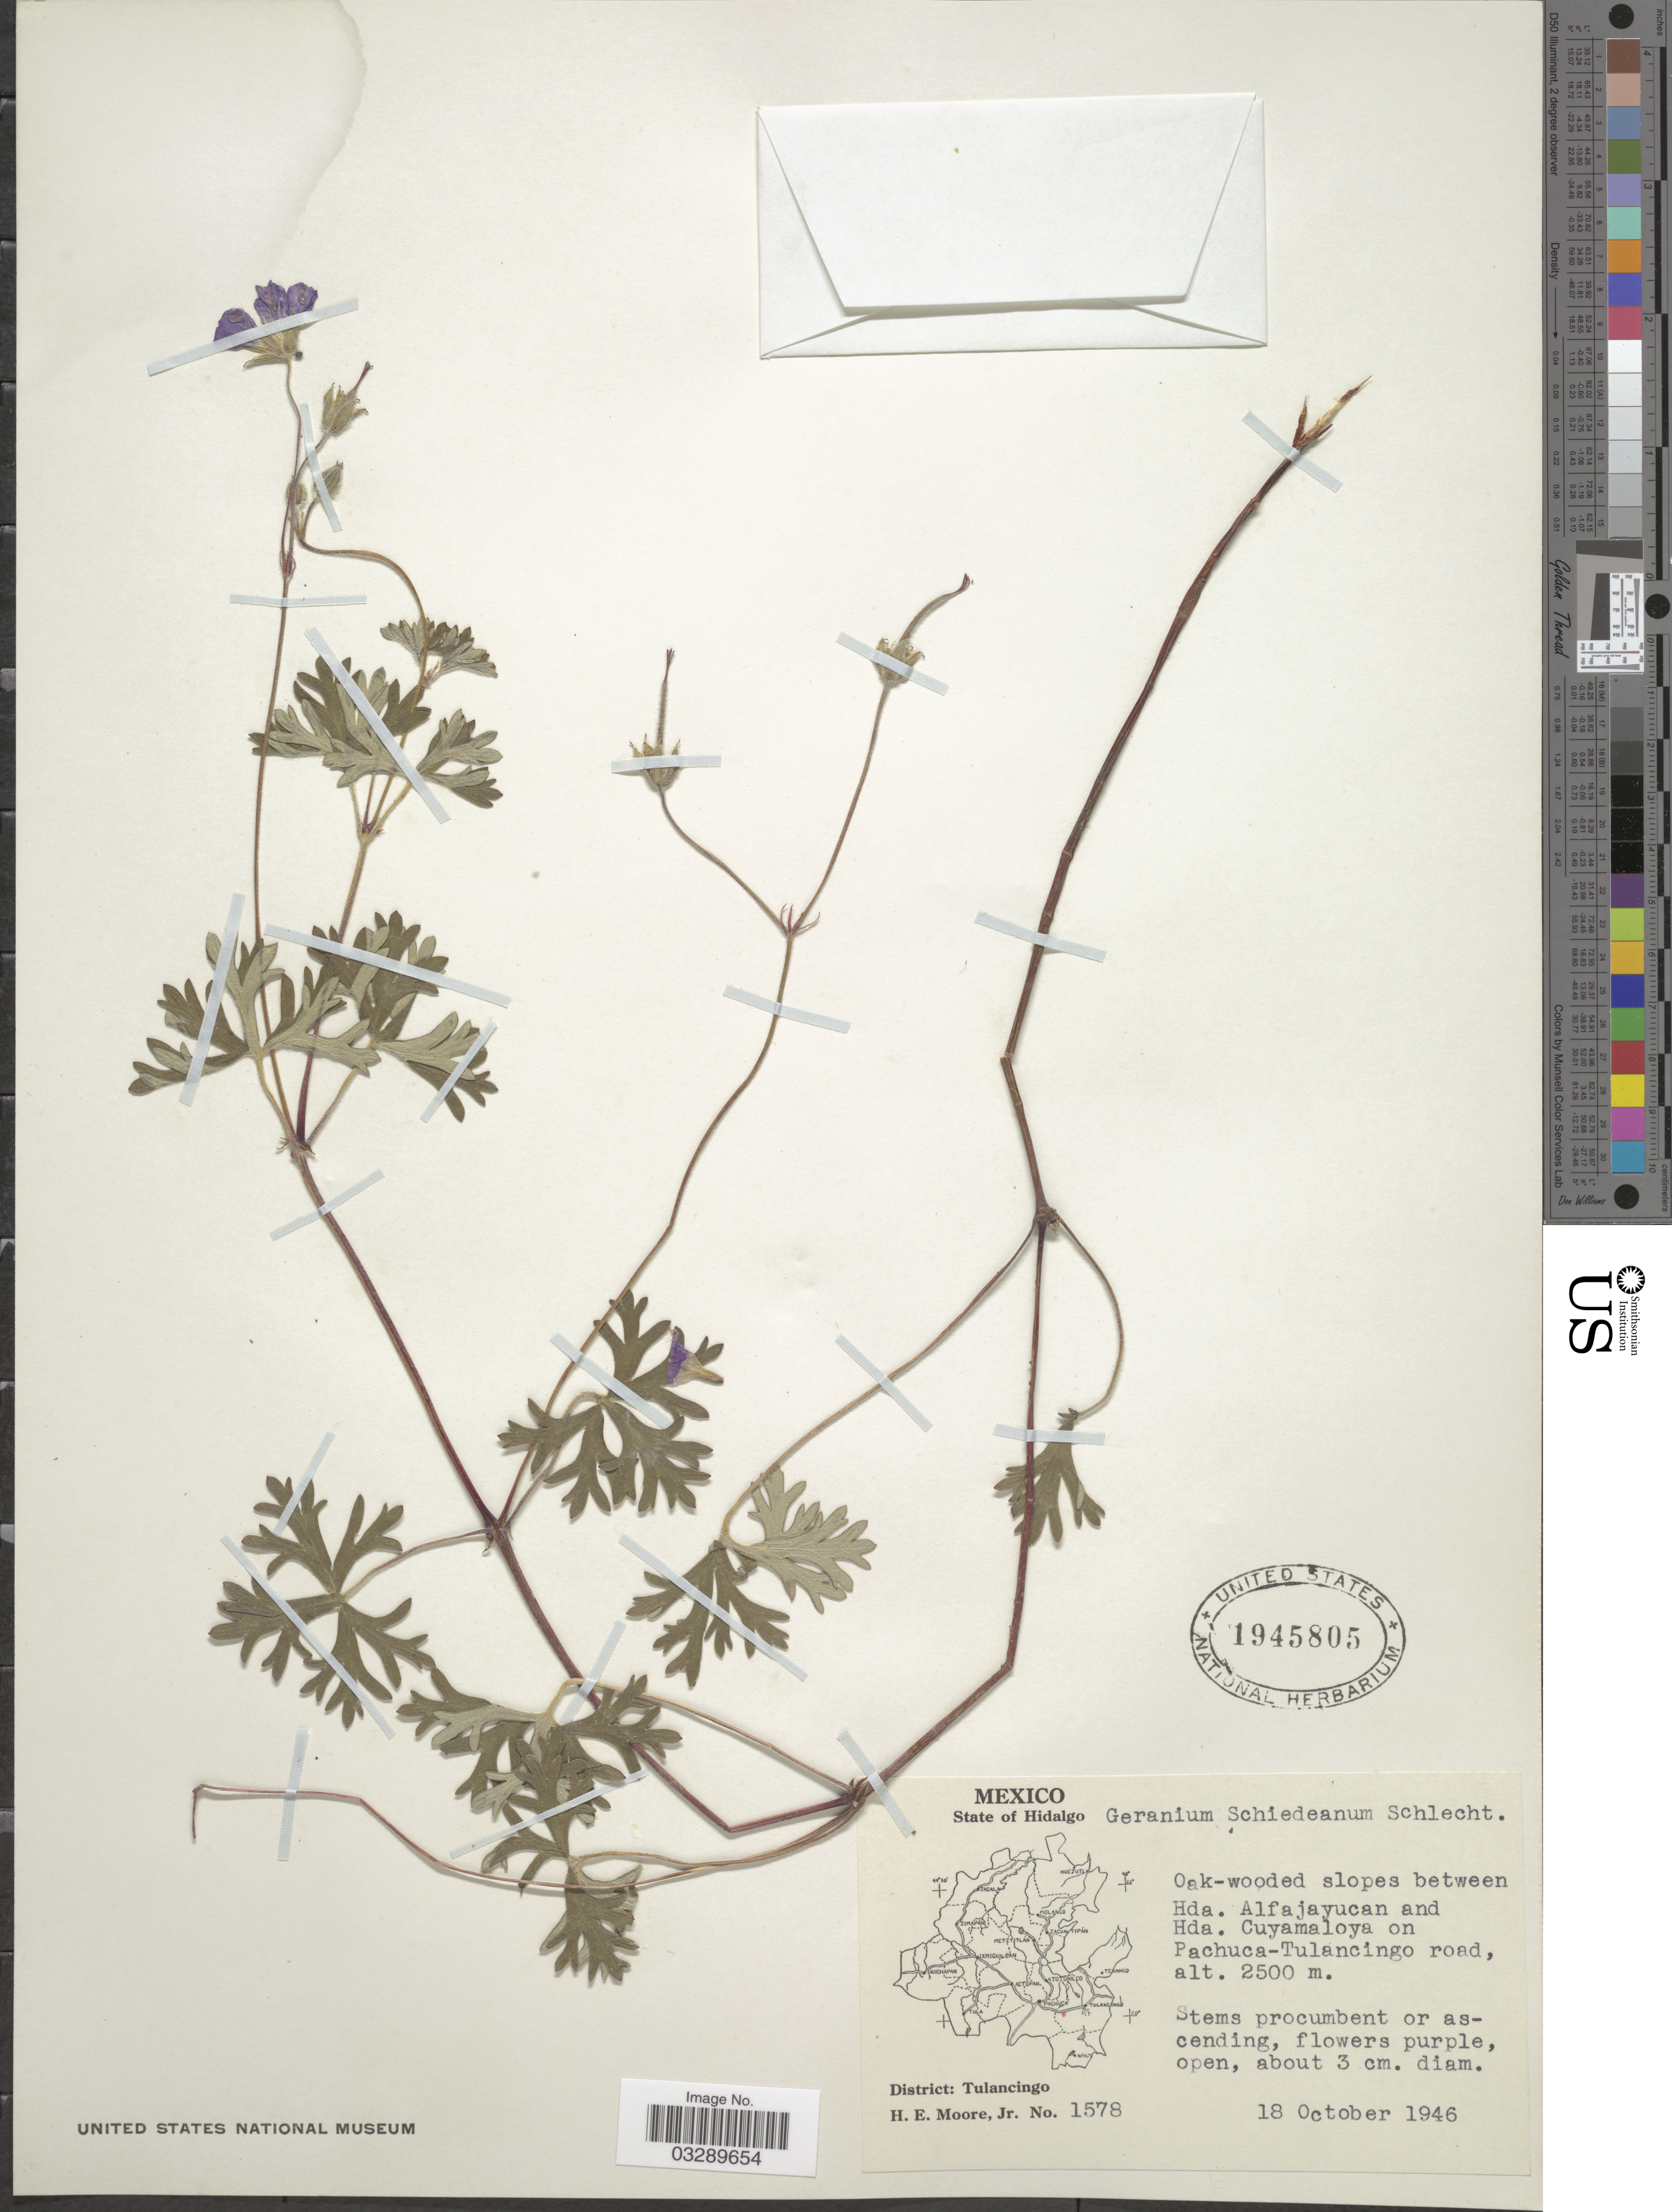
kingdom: Plantae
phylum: Tracheophyta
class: Magnoliopsida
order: Geraniales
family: Geraniaceae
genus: Geranium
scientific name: Geranium schiedeanum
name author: Schltdl.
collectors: H. Moore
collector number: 1578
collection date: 1946-10-18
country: Mexico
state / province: Hidalgo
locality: Oak-wooded slopes between Hda. Alfajayucan and Hda. Cuyamaloya on Pachuca-Tulancingo road. District: Tulancingo.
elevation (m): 2500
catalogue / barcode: US 1945805